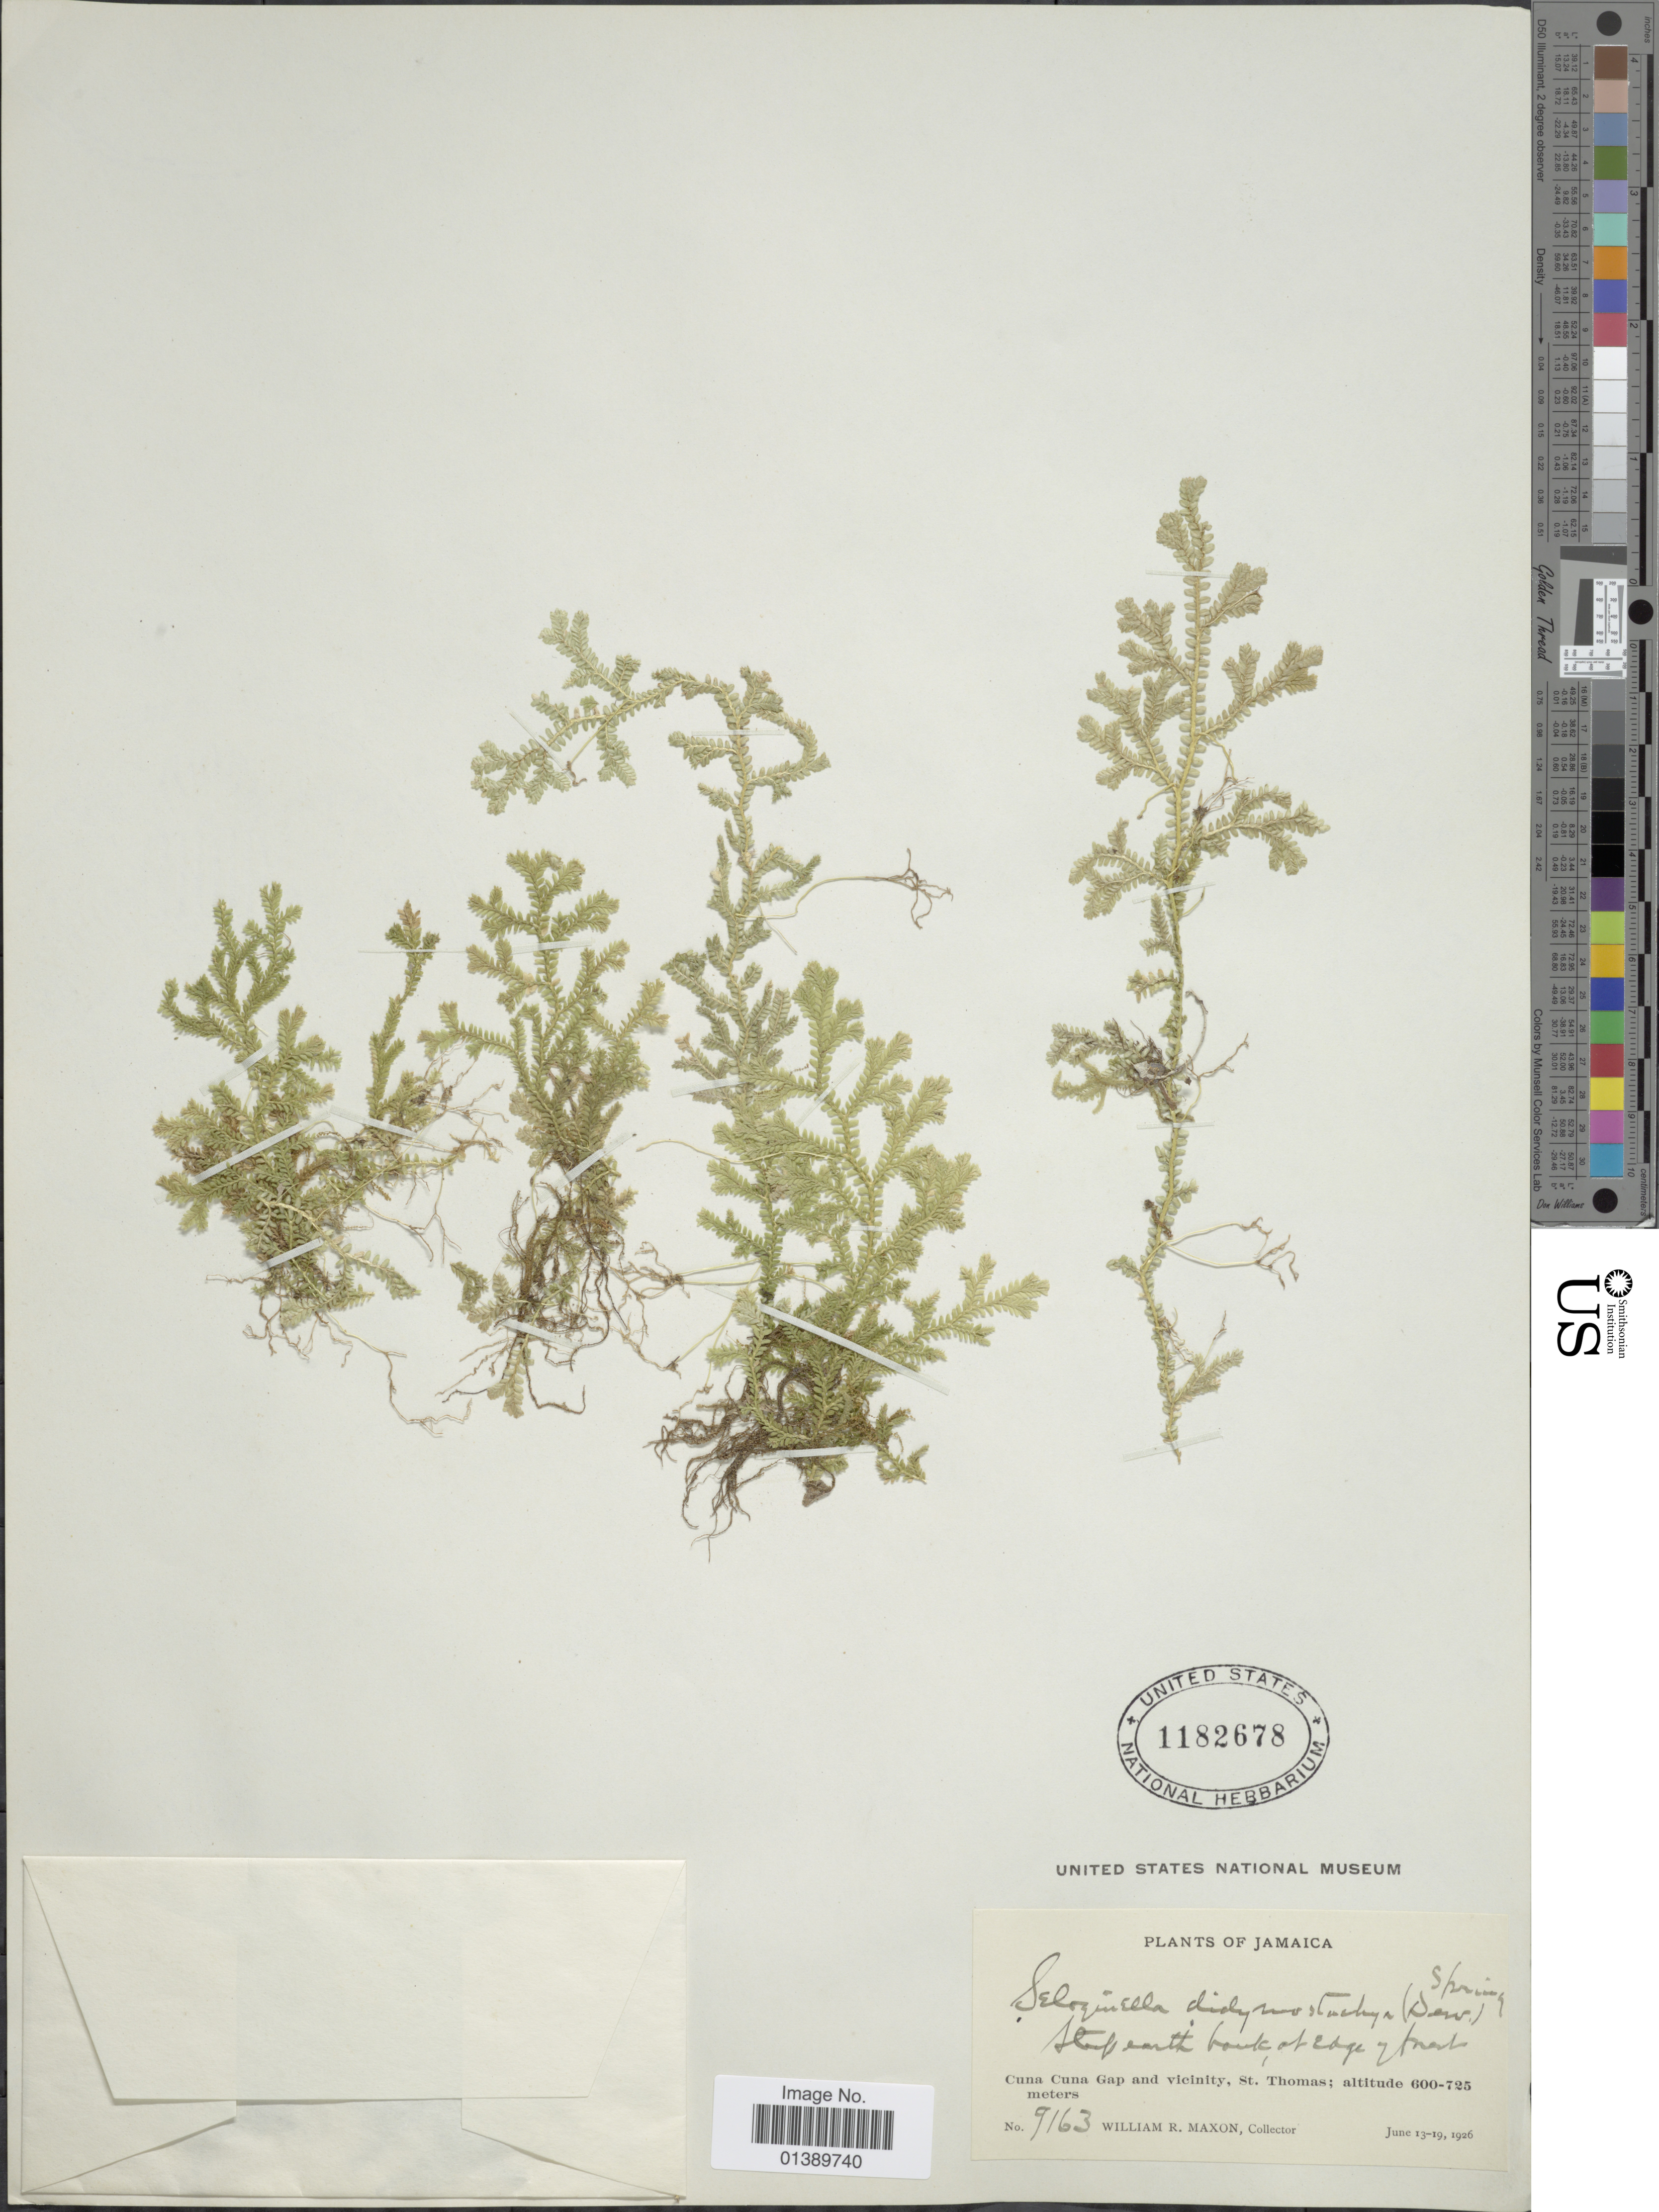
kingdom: Plantae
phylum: Tracheophyta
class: Lycopodiopsida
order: Selaginellales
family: Selaginellaceae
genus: Selaginella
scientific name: Selaginella denudata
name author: (Willd.) Spring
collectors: W. R. Maxon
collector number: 9163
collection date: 1926-06-13/1926-06-19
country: Jamaica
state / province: Saint Thomas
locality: Cuna Cuna Gap and vicinity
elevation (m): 600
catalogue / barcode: US 1182678